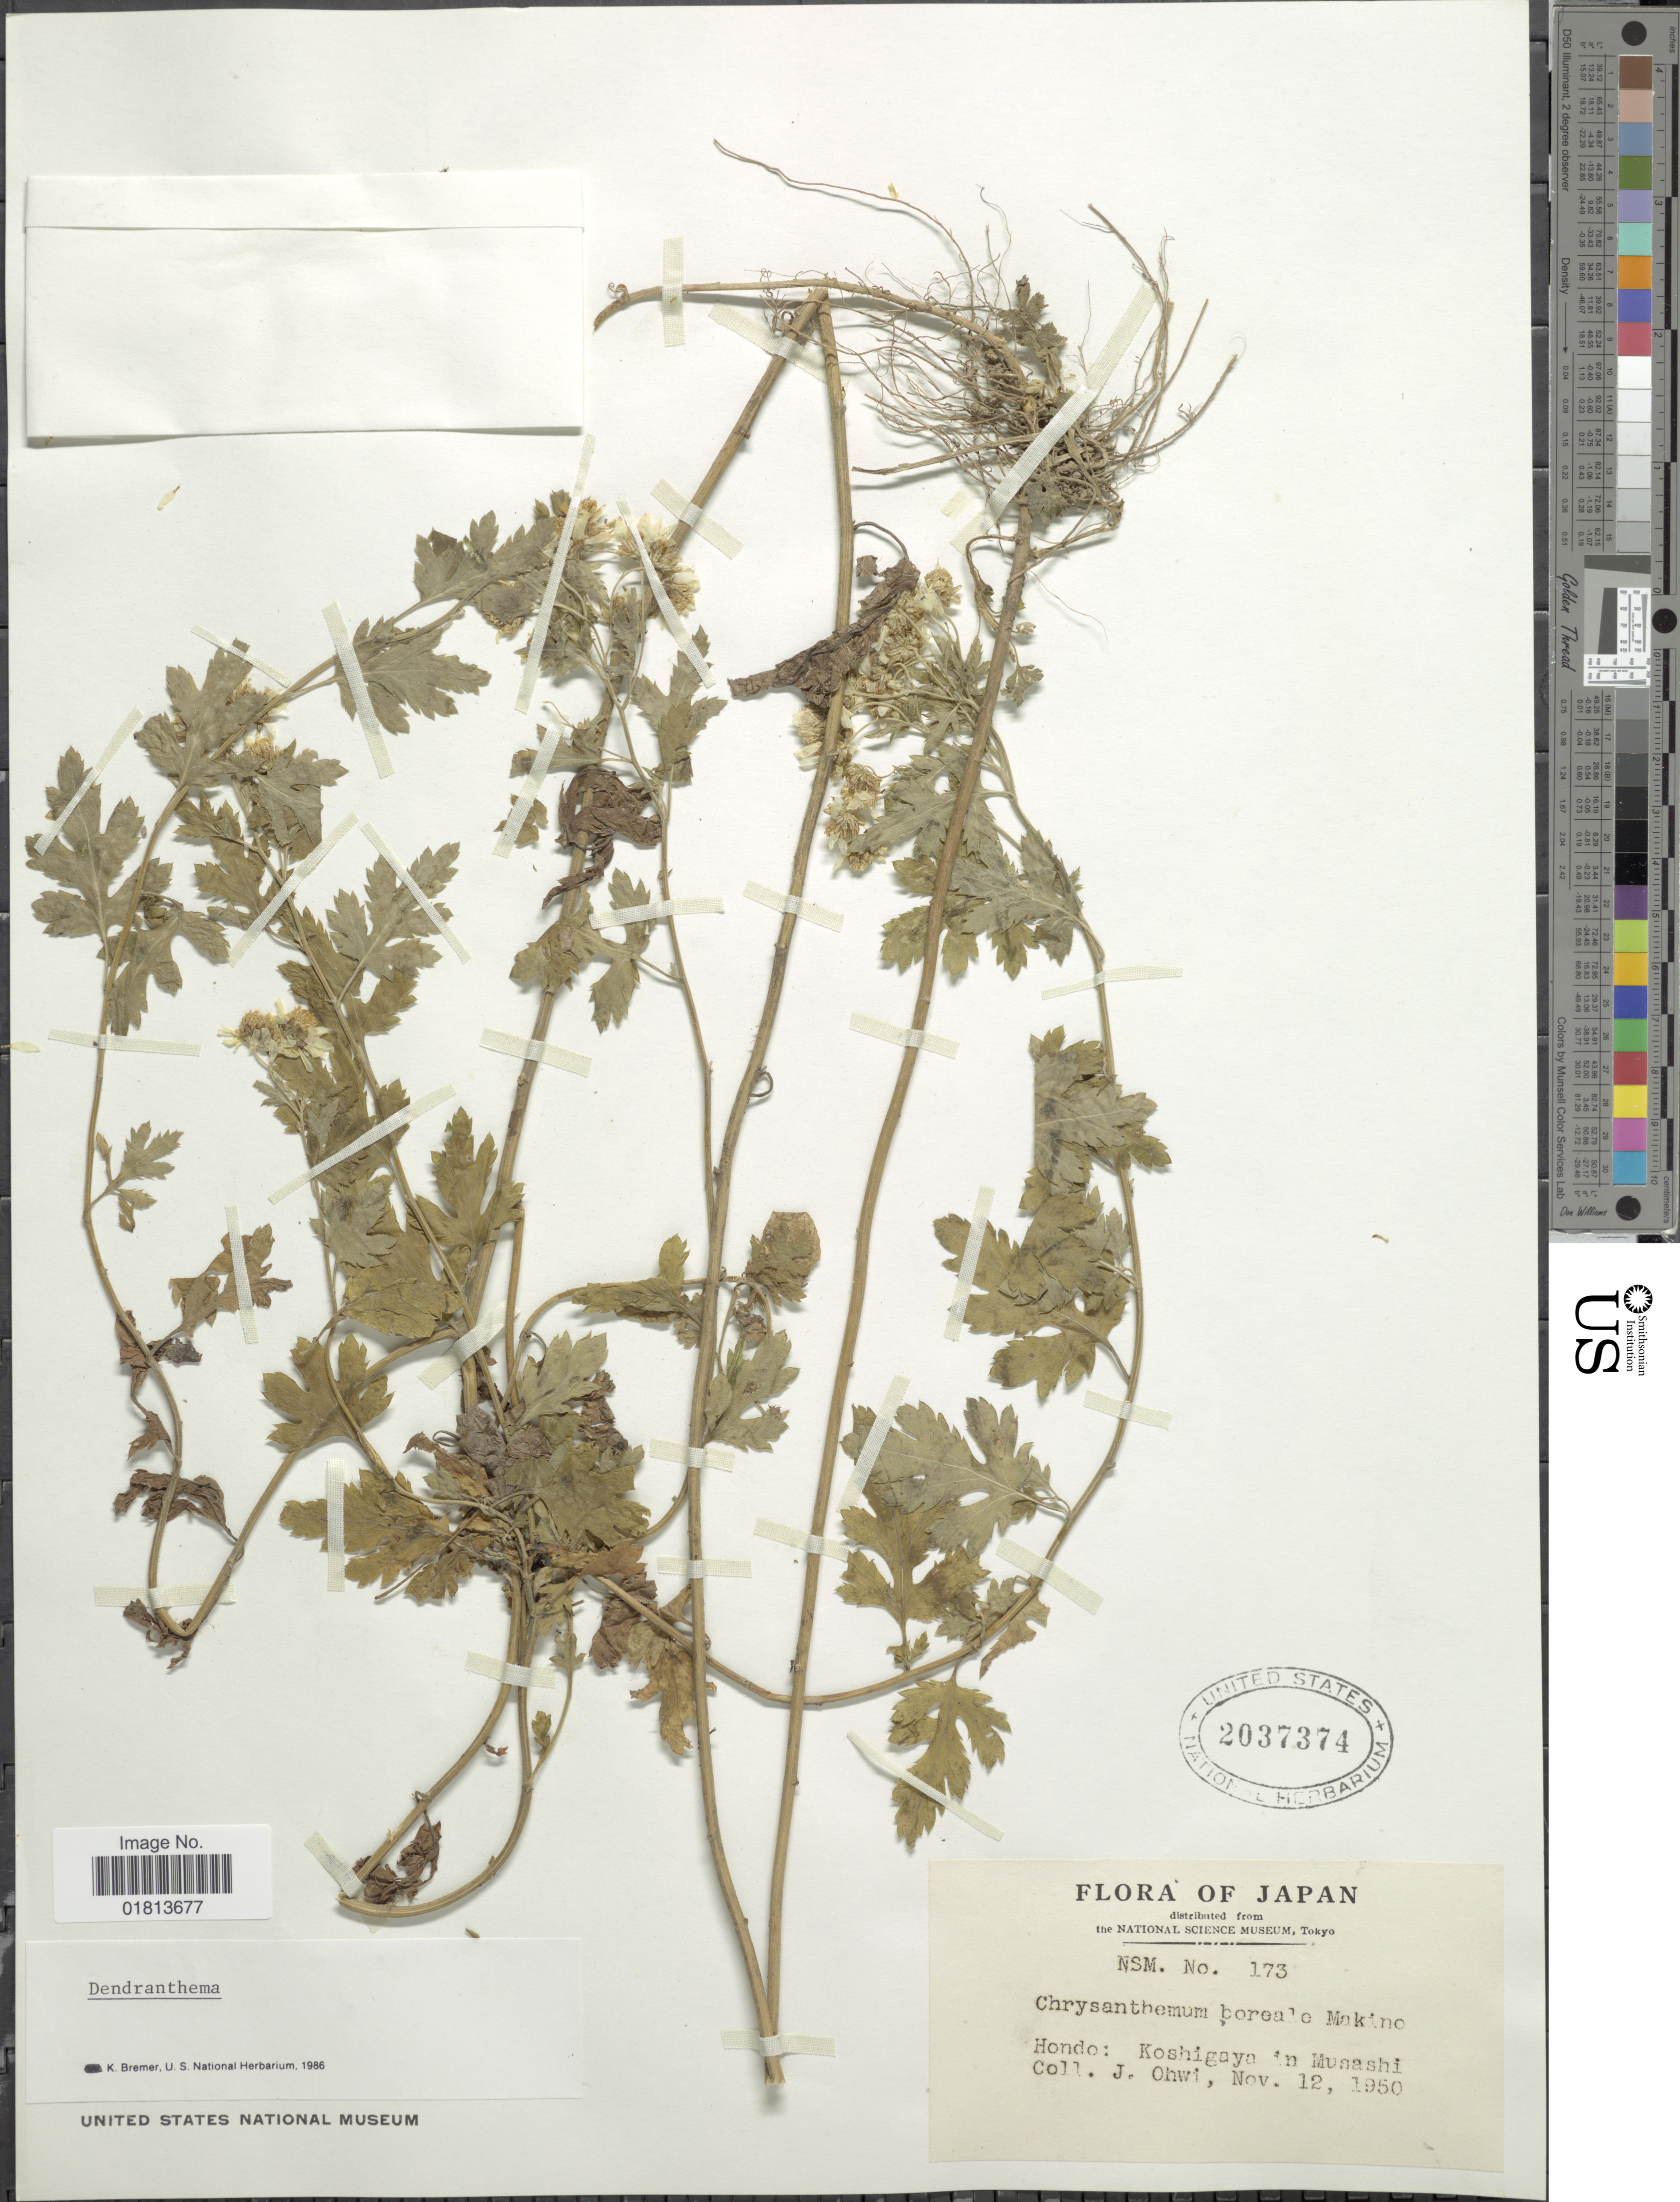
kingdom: Plantae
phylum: Tracheophyta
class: Magnoliopsida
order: Asterales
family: Asteraceae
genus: Dendranthema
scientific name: Dendranthema boreale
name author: Makino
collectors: J. Ohwi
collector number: NSM 173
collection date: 1950-01-12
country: Japan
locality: Hondo: Koshigaya in Musashi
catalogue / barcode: US 2037374